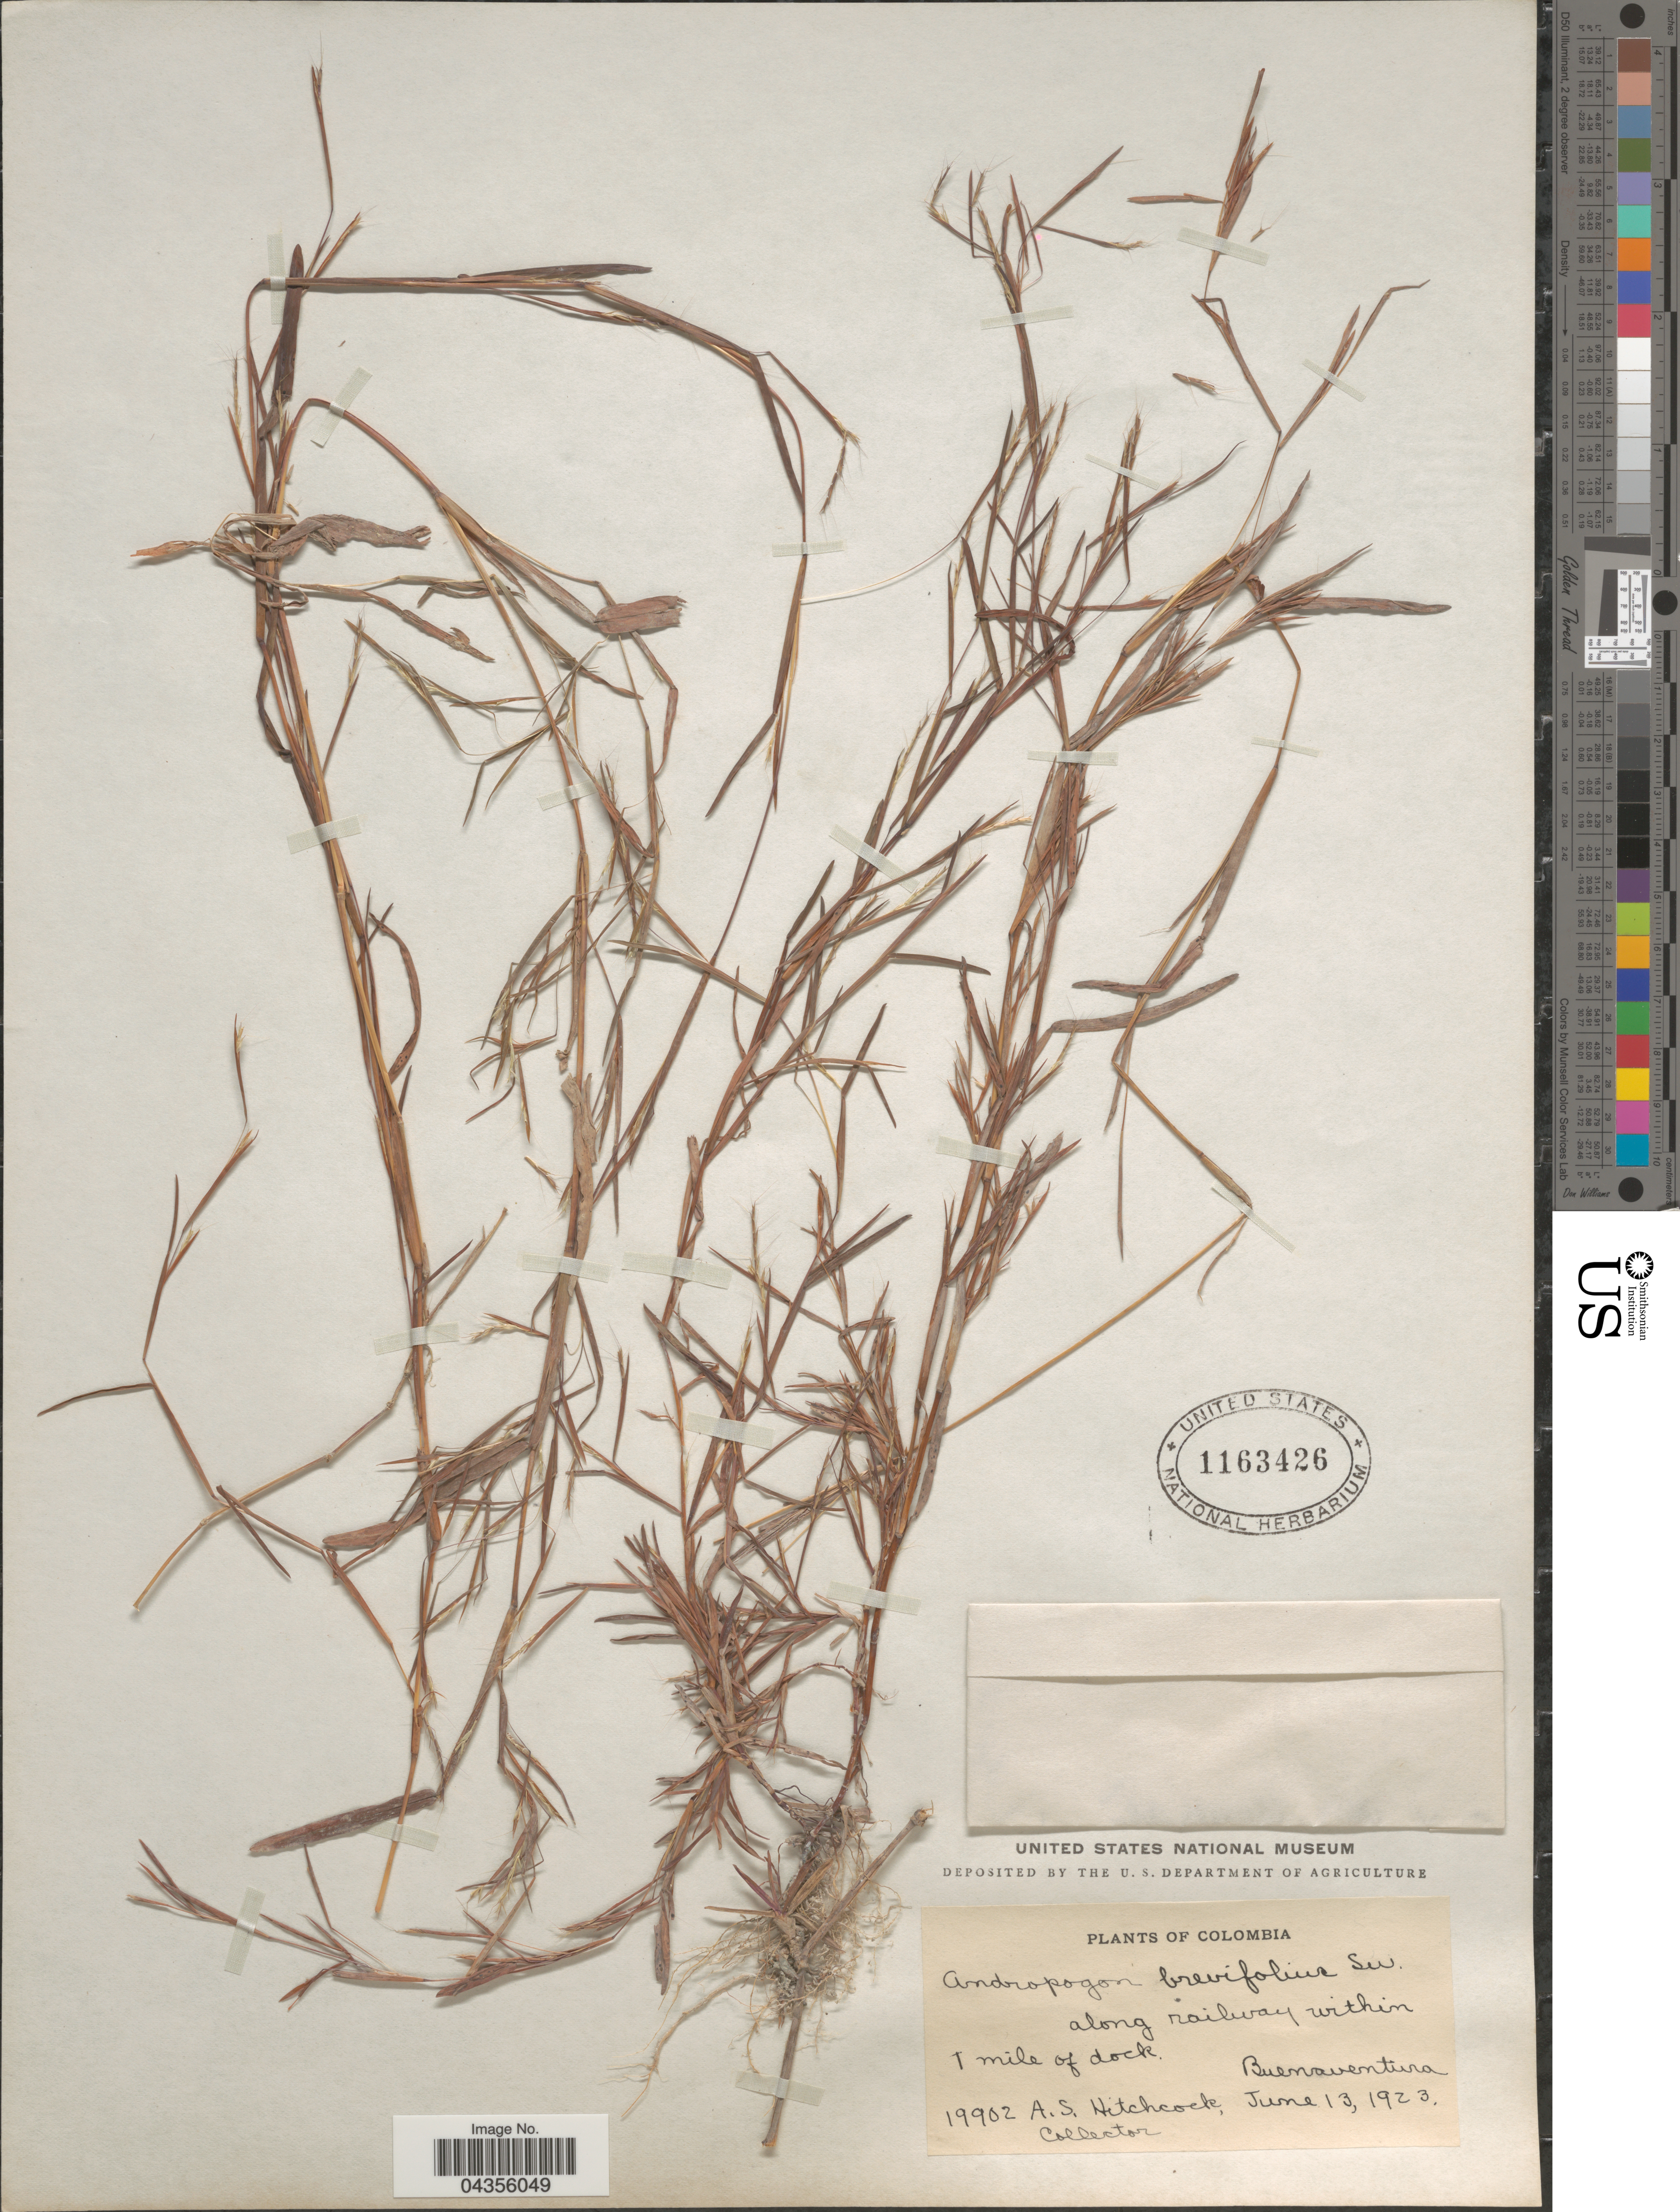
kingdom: Plantae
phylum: Tracheophyta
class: Liliopsida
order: Poales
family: Poaceae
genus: Schizachyrium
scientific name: Schizachyrium brevifolium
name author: (Sw.) Nees ex Büse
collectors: A. S. Hitchcock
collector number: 19902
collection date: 1923-06-13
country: Colombia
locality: Along railway within 1 mile of dock. Buenaventura.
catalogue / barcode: US 1163426